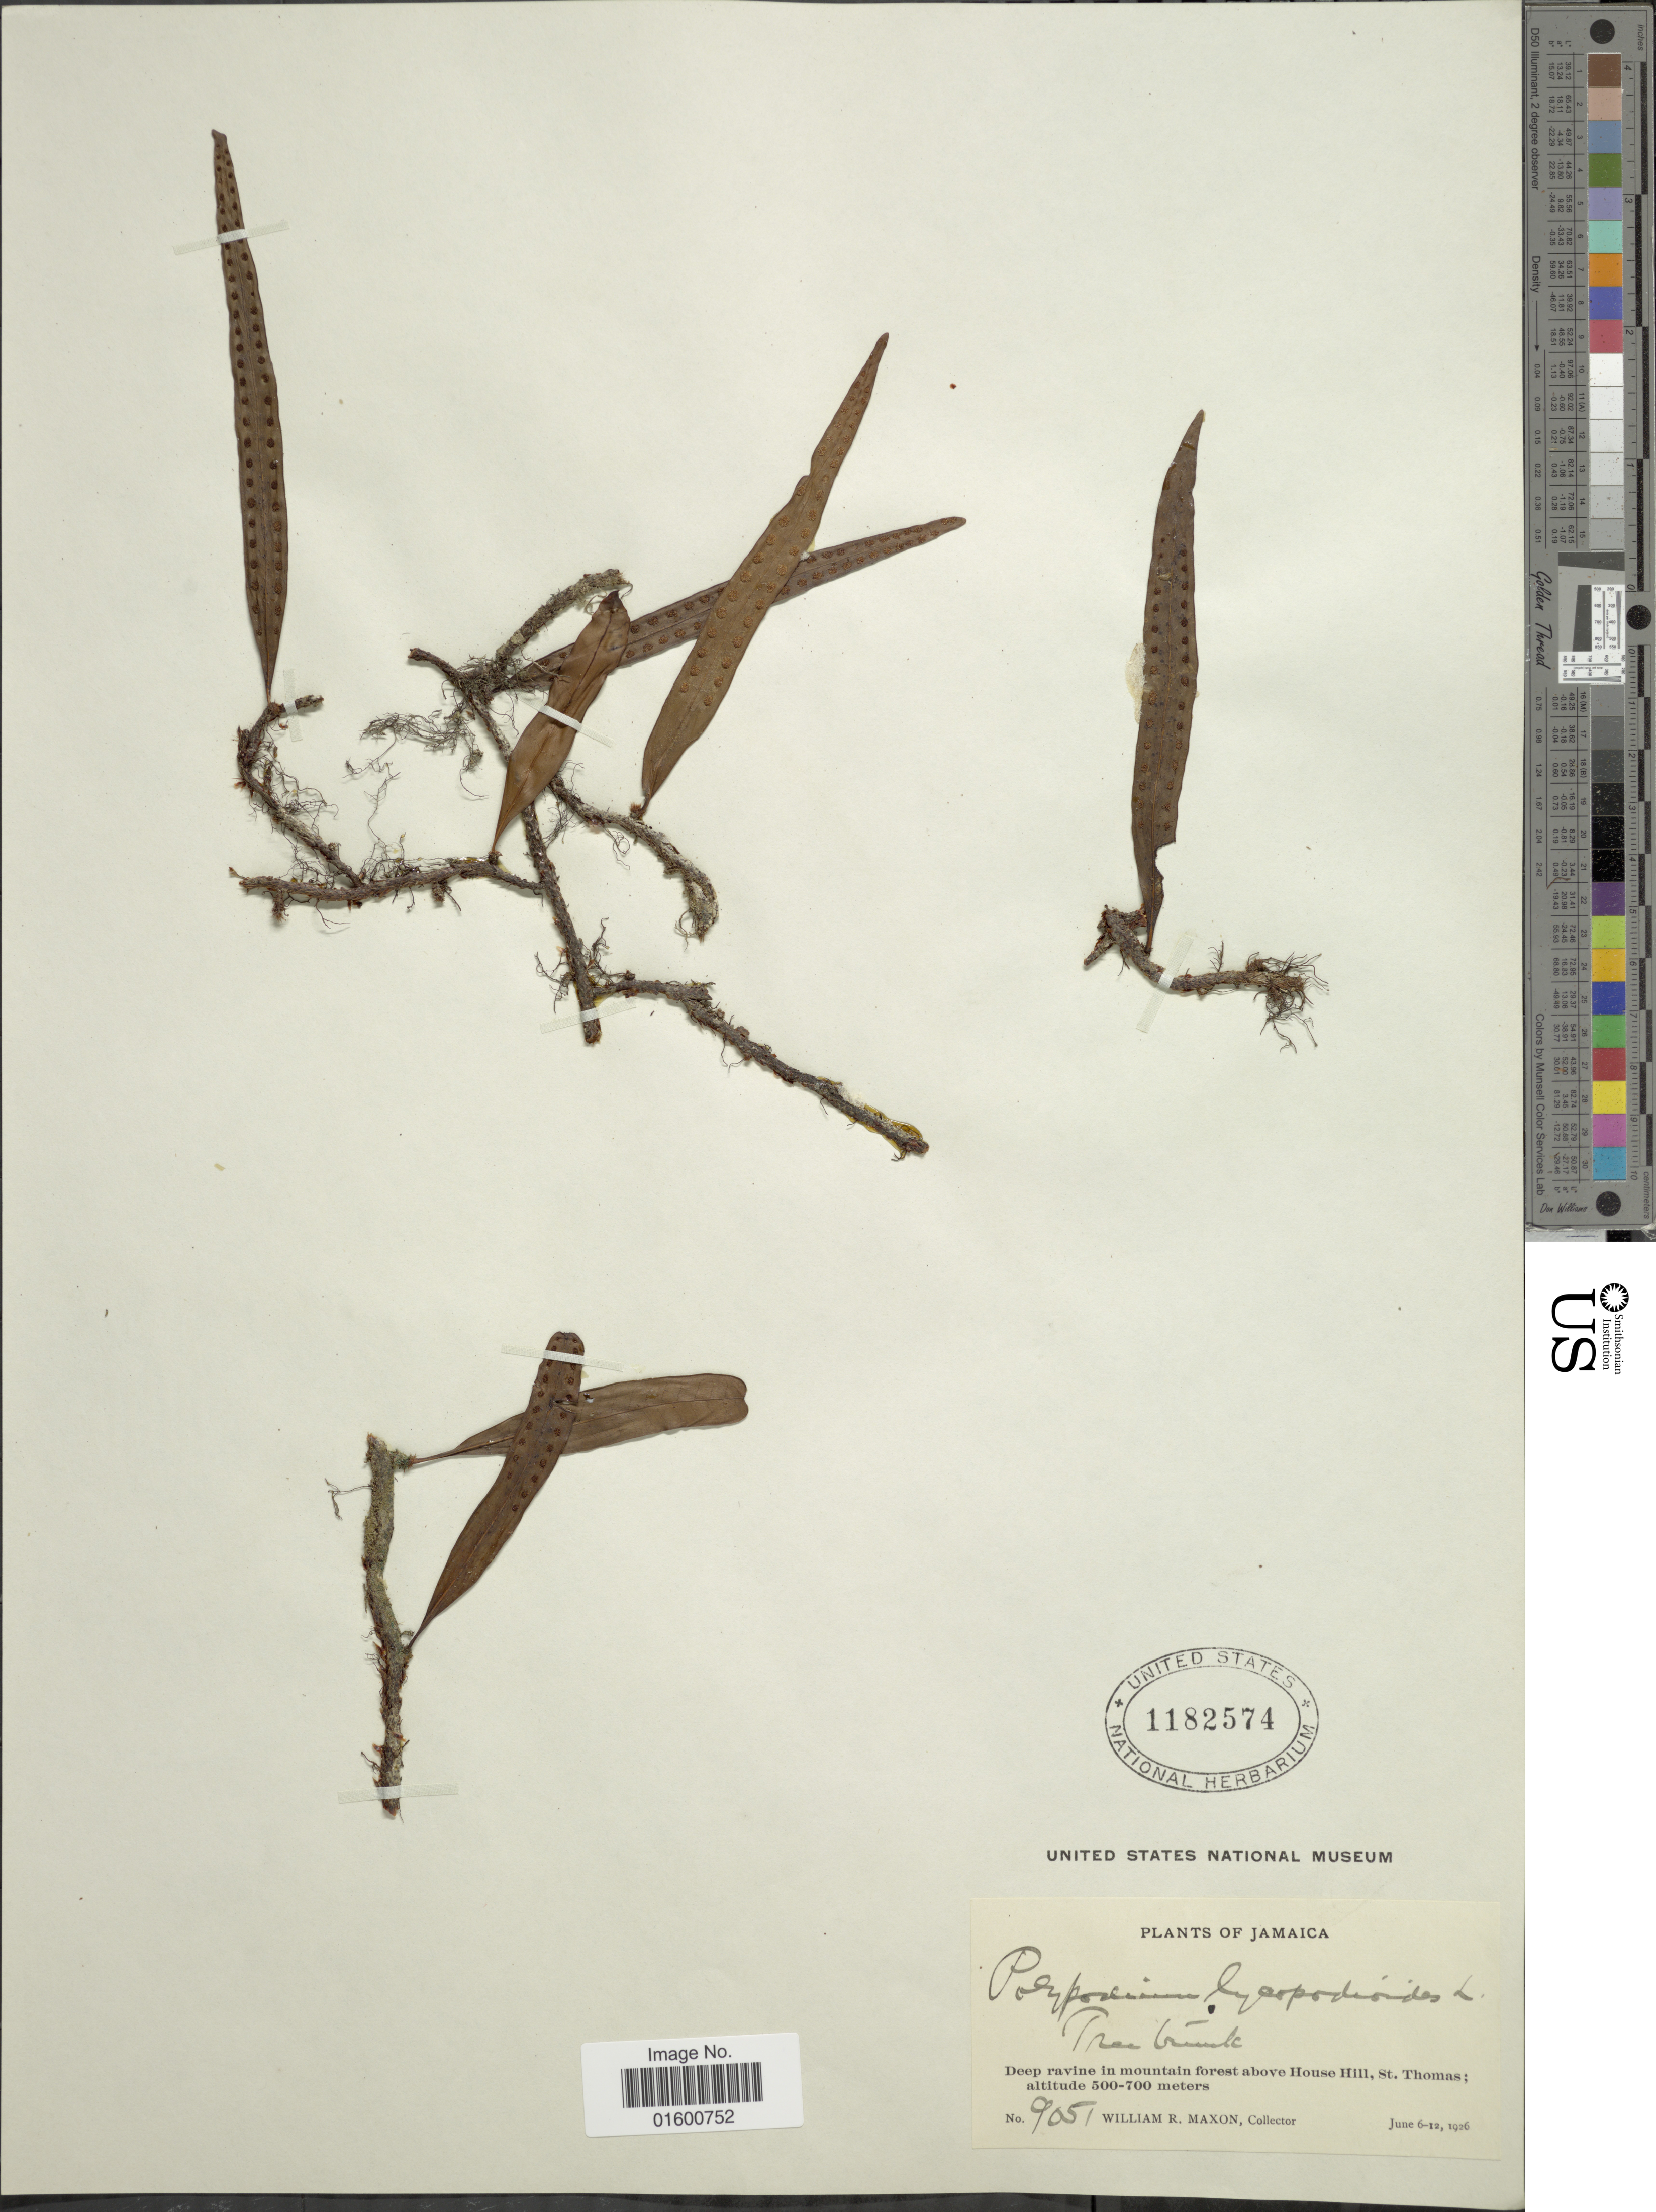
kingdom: Plantae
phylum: Tracheophyta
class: Polypodiopsida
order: Polypodiales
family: Polypodiaceae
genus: Microgramma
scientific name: Microgramma lycopodioides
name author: (L.) Copel.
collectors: W. R. Maxon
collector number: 9051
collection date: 1926-06-06/1926-06-12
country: Jamaica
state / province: Saint Thomas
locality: Above House Hill, St. Thomas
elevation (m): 500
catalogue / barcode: US 1182574